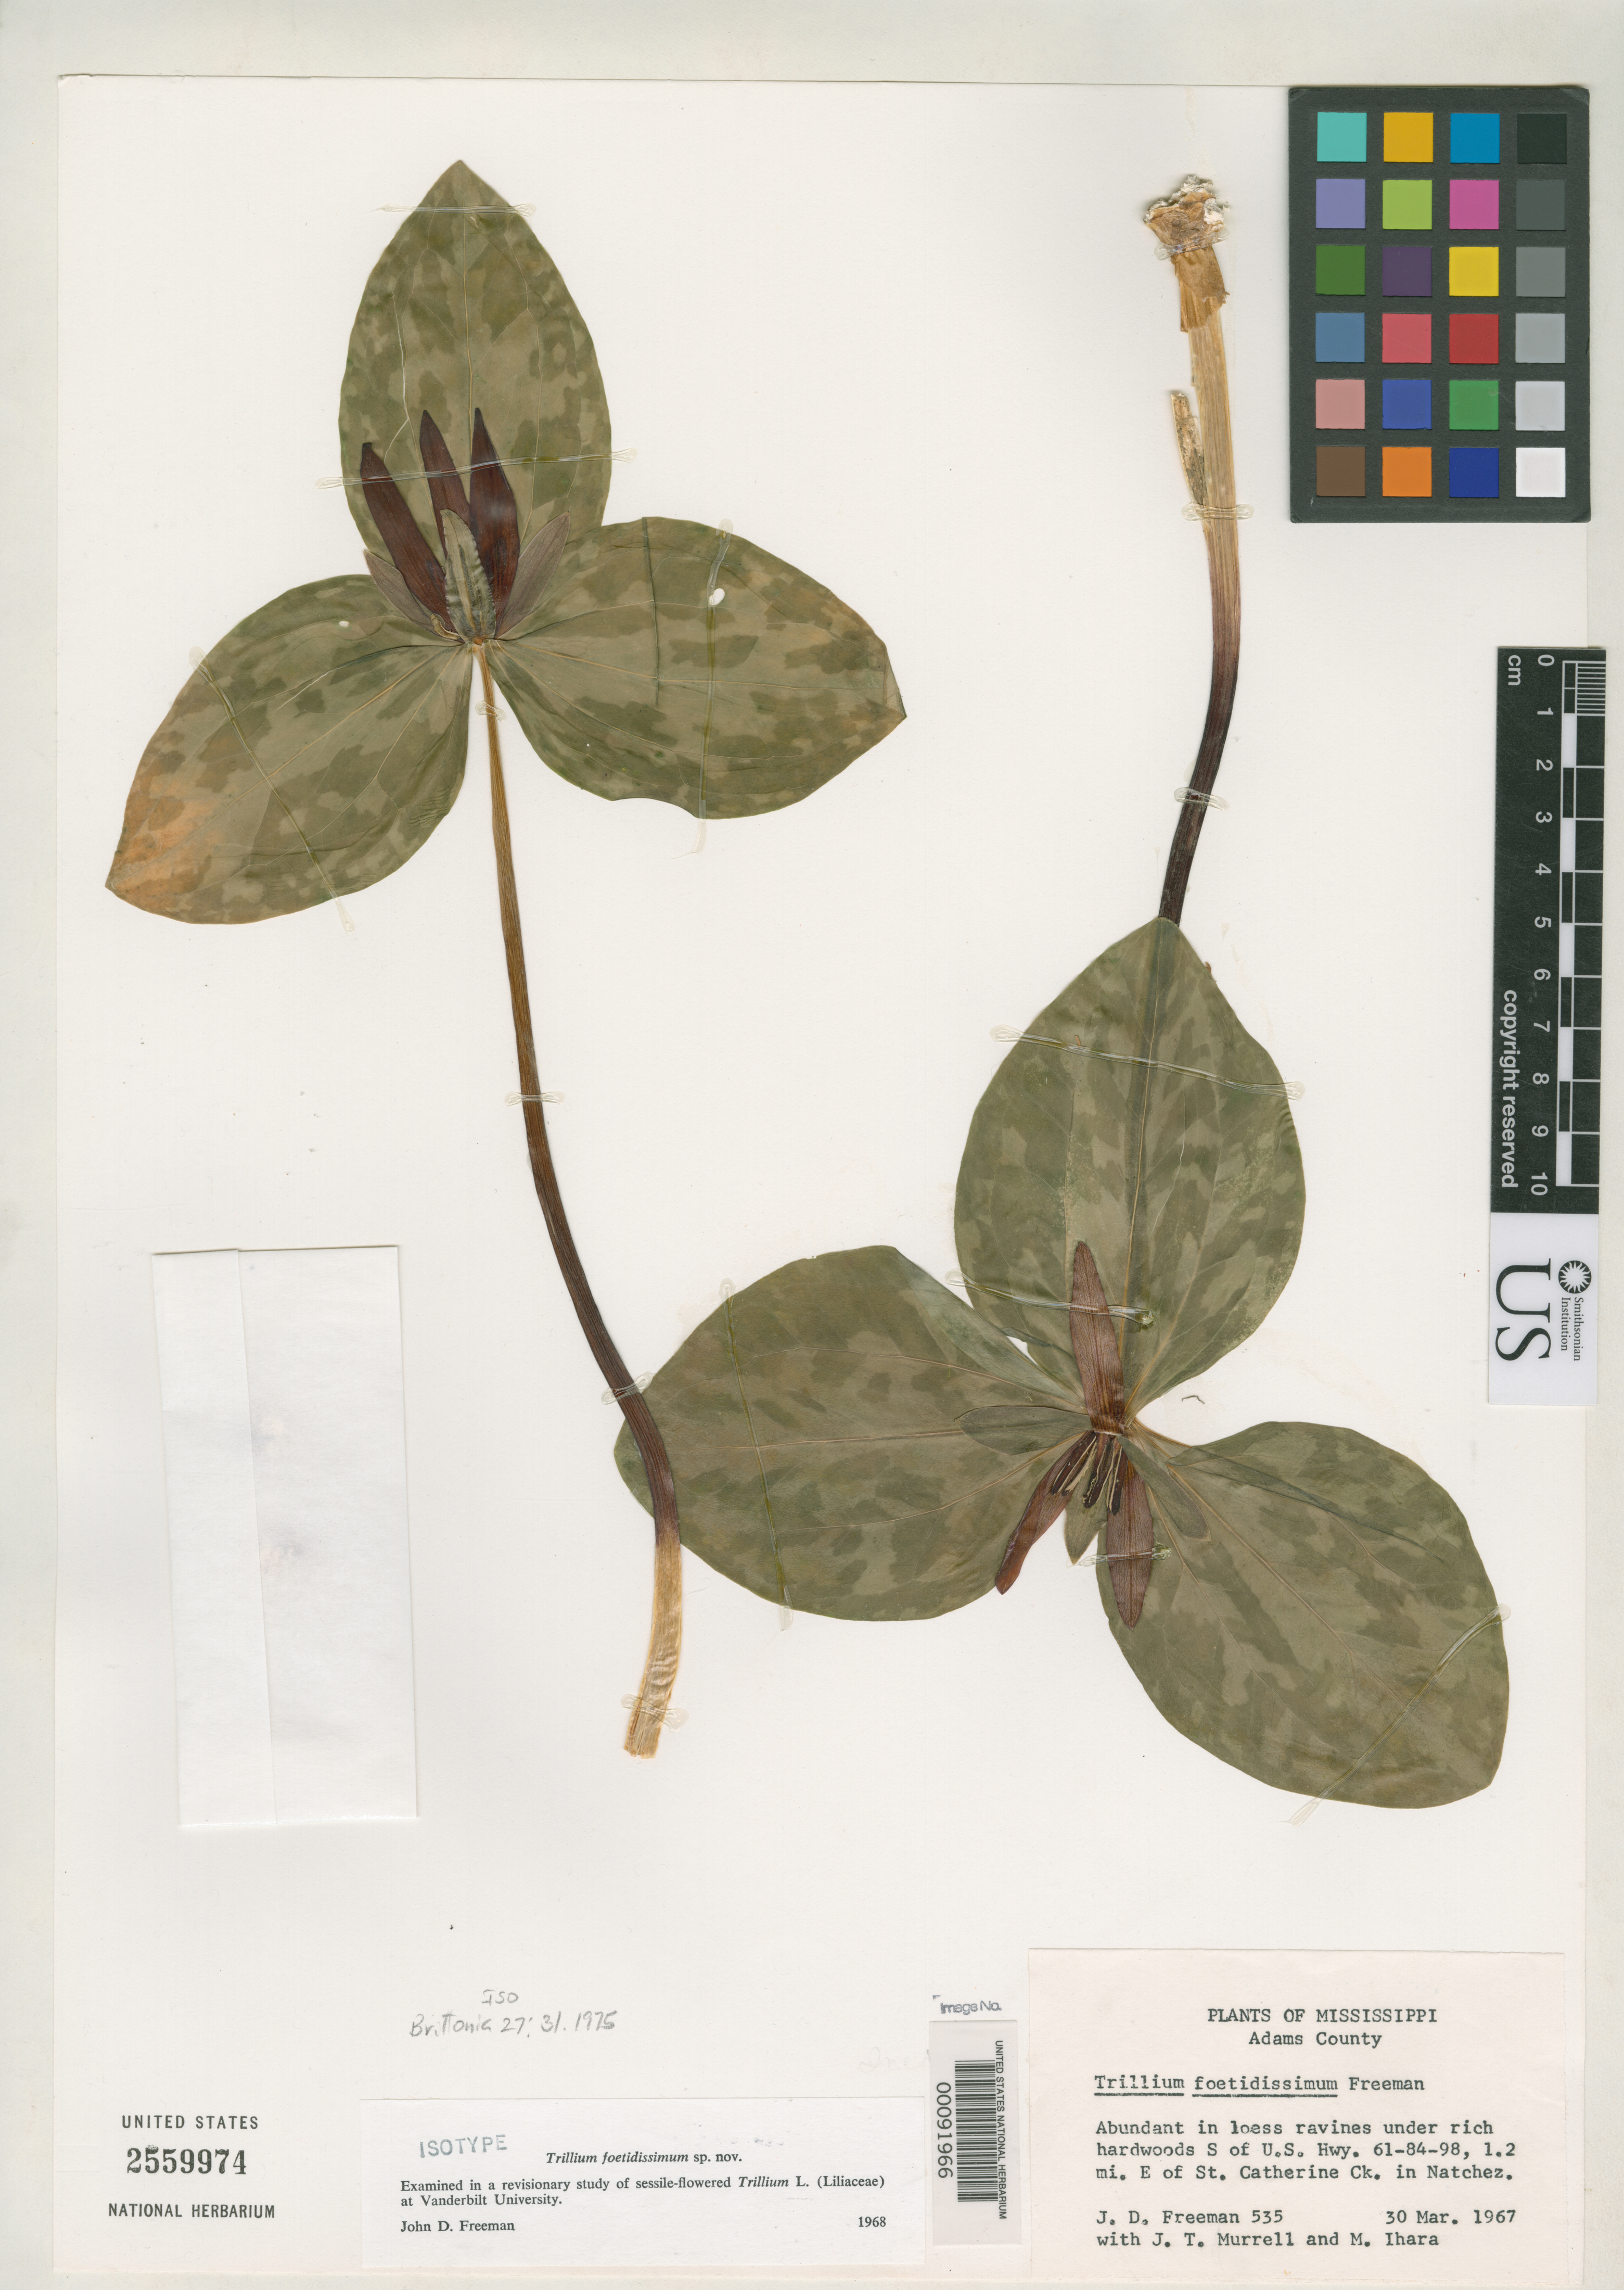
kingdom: Plantae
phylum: Tracheophyta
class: Liliopsida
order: Liliales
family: Melanthiaceae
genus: Trillium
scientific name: Trillium foetidissimum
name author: J. D. Freeman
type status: Isotype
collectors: J. Freeman, J. Murrell & M. Ihara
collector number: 535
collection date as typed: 30 Mar 1967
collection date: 1967-03-30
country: United States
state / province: Mississippi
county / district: Adams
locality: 1.2 miles E of St. Catherine Creek, Natchez.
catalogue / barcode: US 2559974